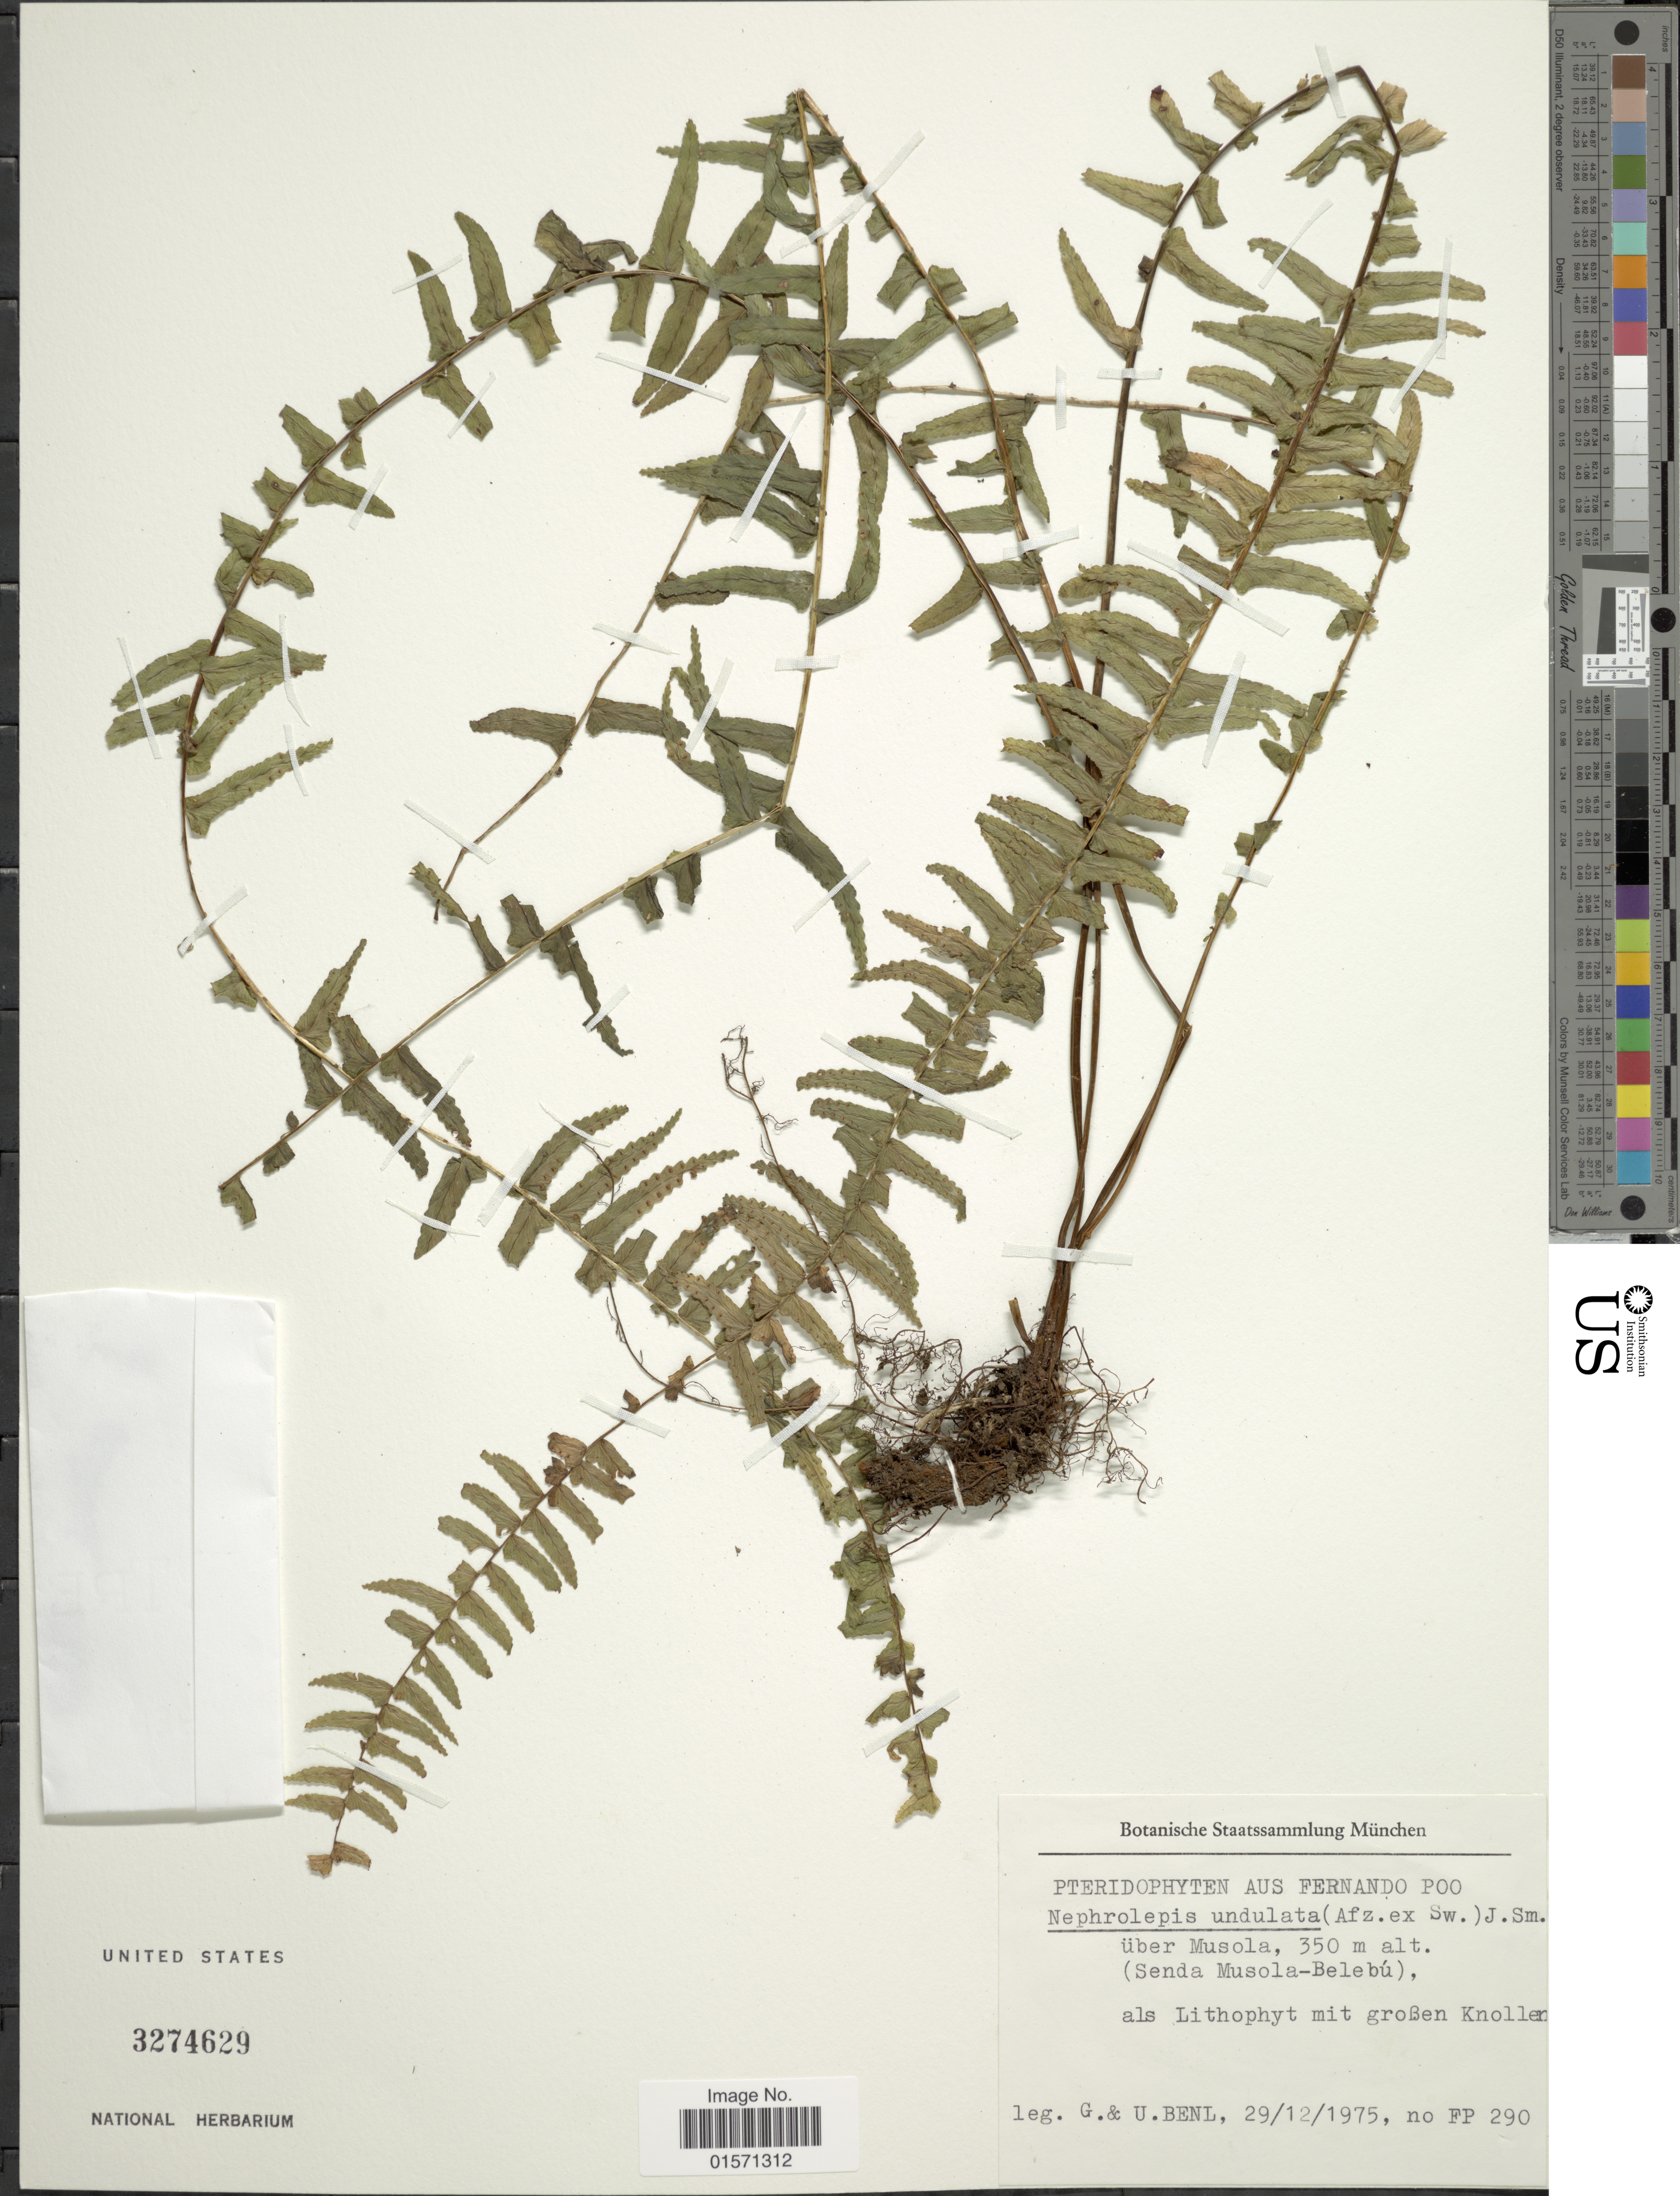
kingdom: Plantae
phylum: Tracheophyta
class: Polypodiopsida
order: Polypodiales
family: Nephrolepidaceae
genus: Nephrolepis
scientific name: Nephrolepis undulata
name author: J. Sm.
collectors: G. Benl & U. Benl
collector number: FP 290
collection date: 1975-12-29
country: Equatorial Guinea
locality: Fernando Poo. uber Musola (Senda Musola-Belebú)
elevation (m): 350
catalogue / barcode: US 3274629